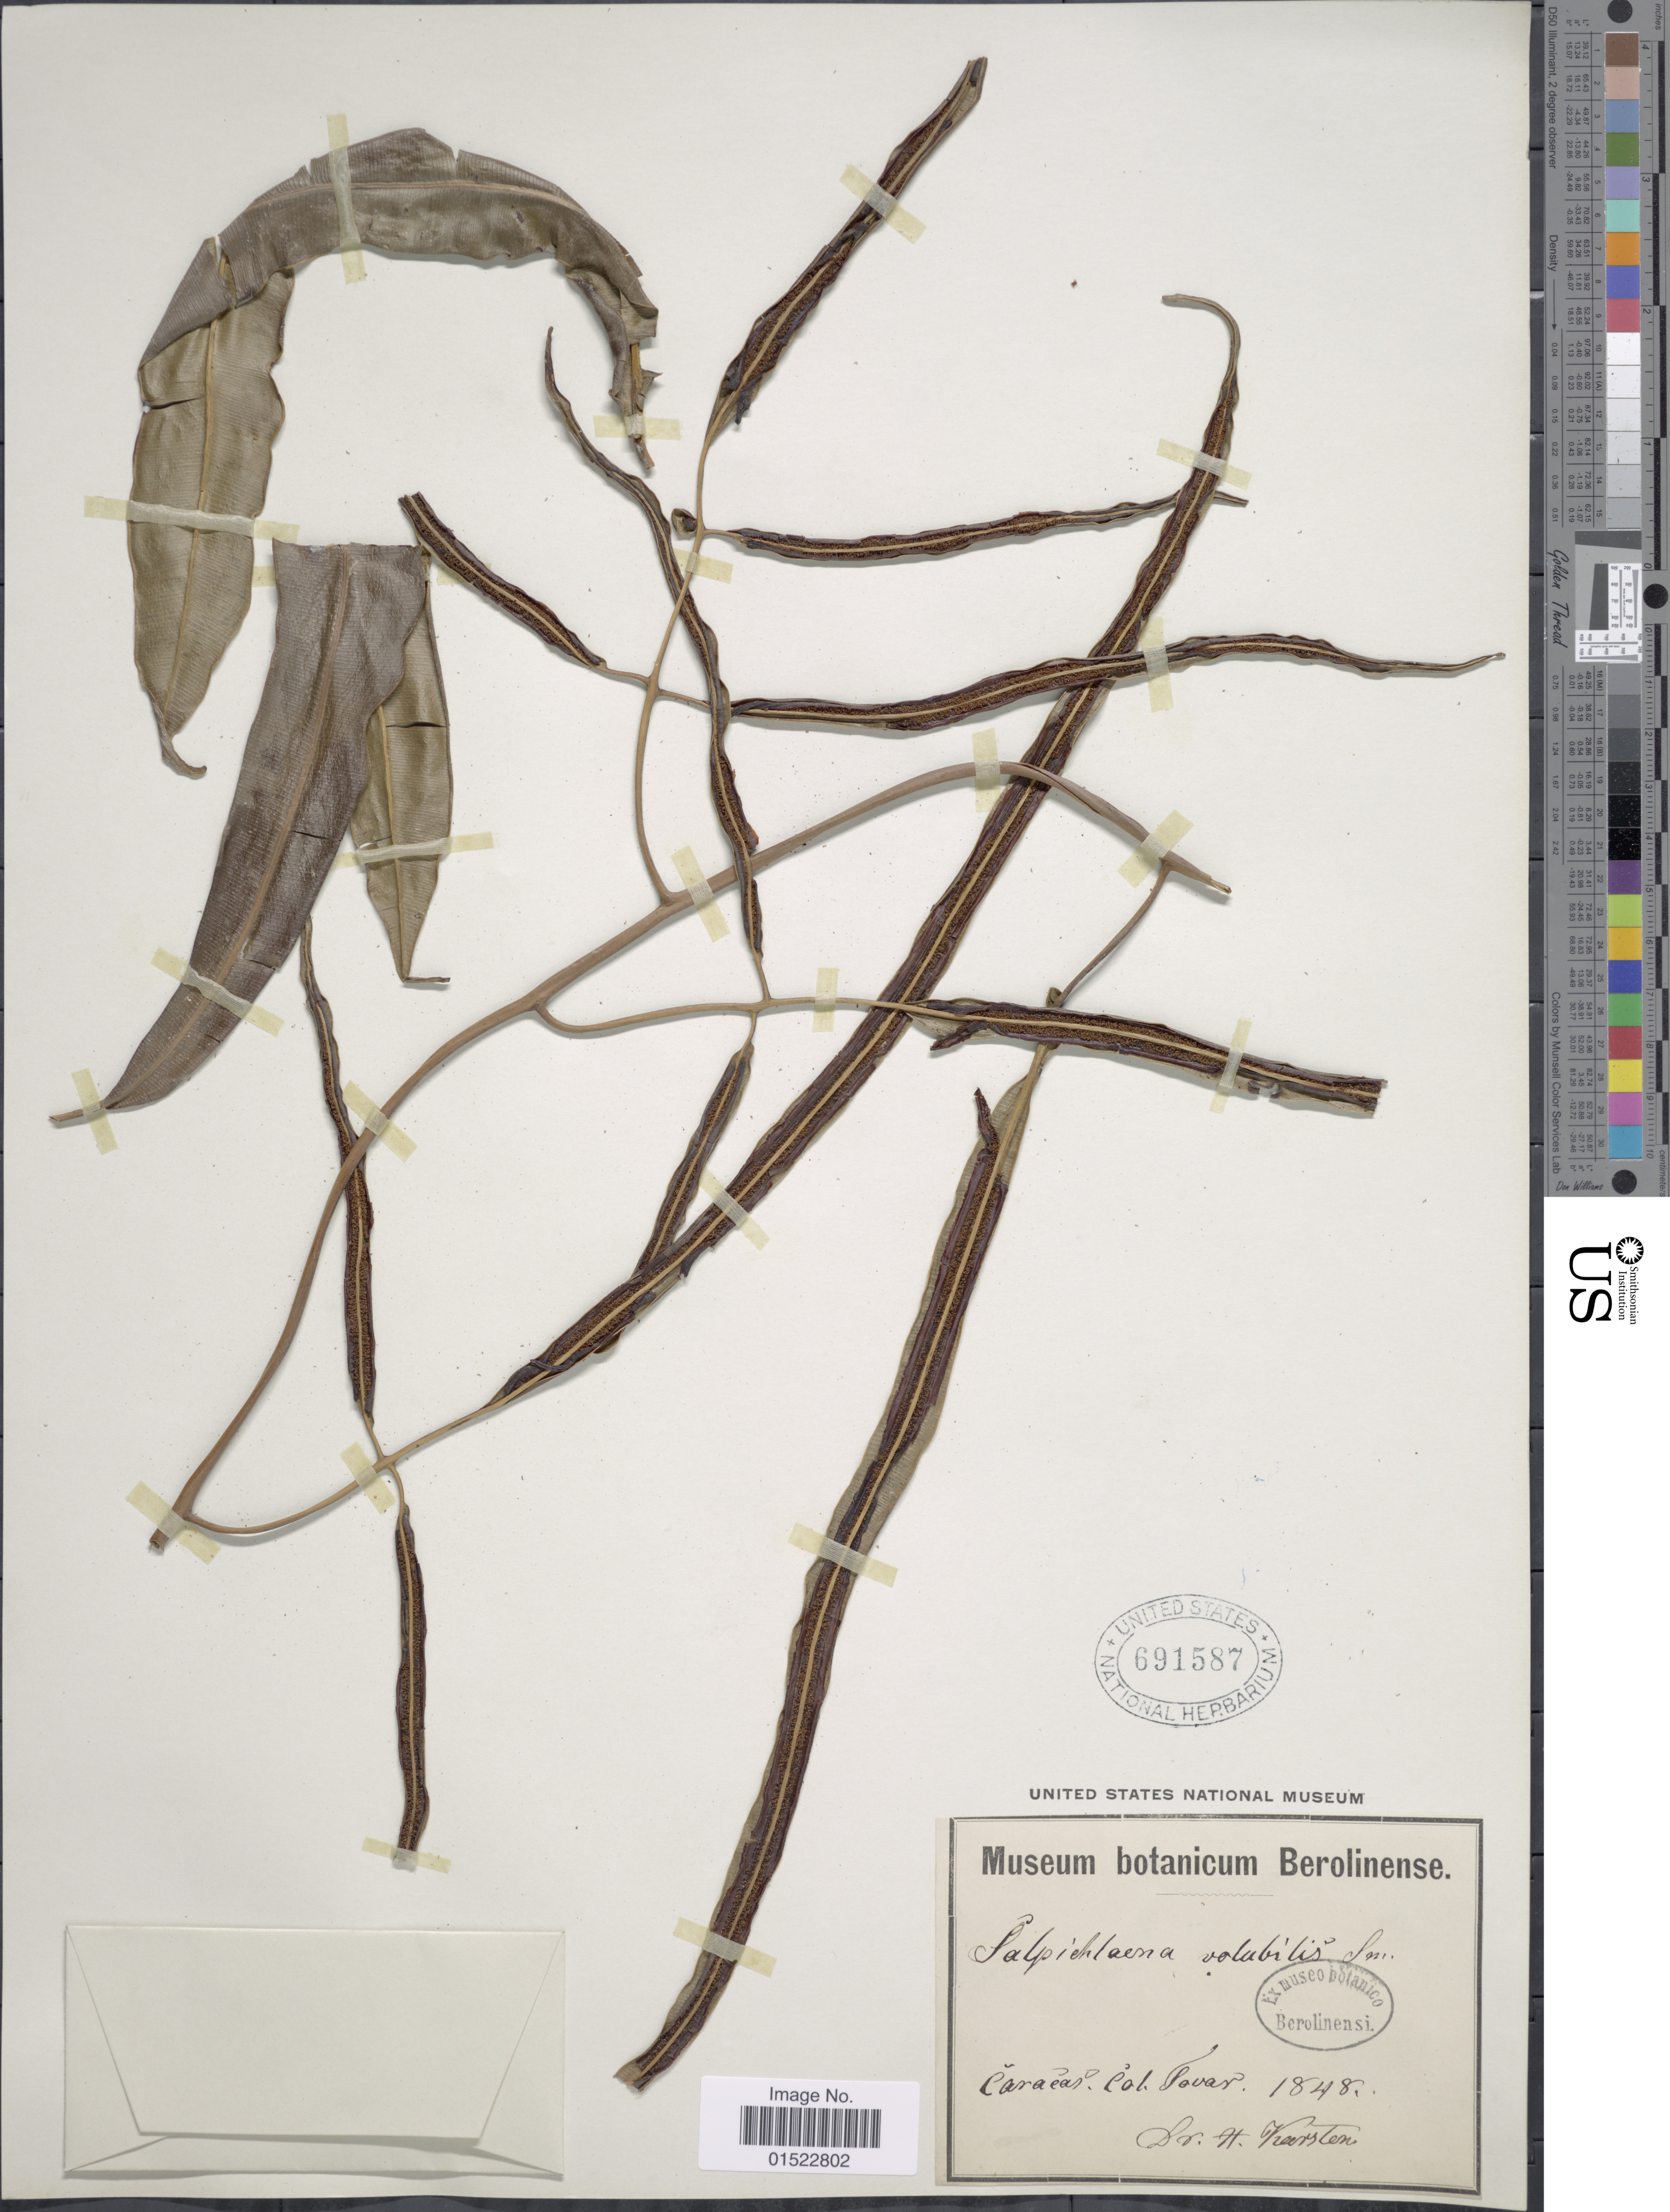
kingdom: Plantae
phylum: Tracheophyta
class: Polypodiopsida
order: Polypodiales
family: Blechnaceae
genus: Salpichlaena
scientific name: Salpichlaena volubilis subsp. volubilis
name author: (Kaulf.) J. Sm.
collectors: Vreerstern. H.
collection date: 1848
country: Venezuela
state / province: Distrito Federal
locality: Caracas tol. Savar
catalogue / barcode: US 691587